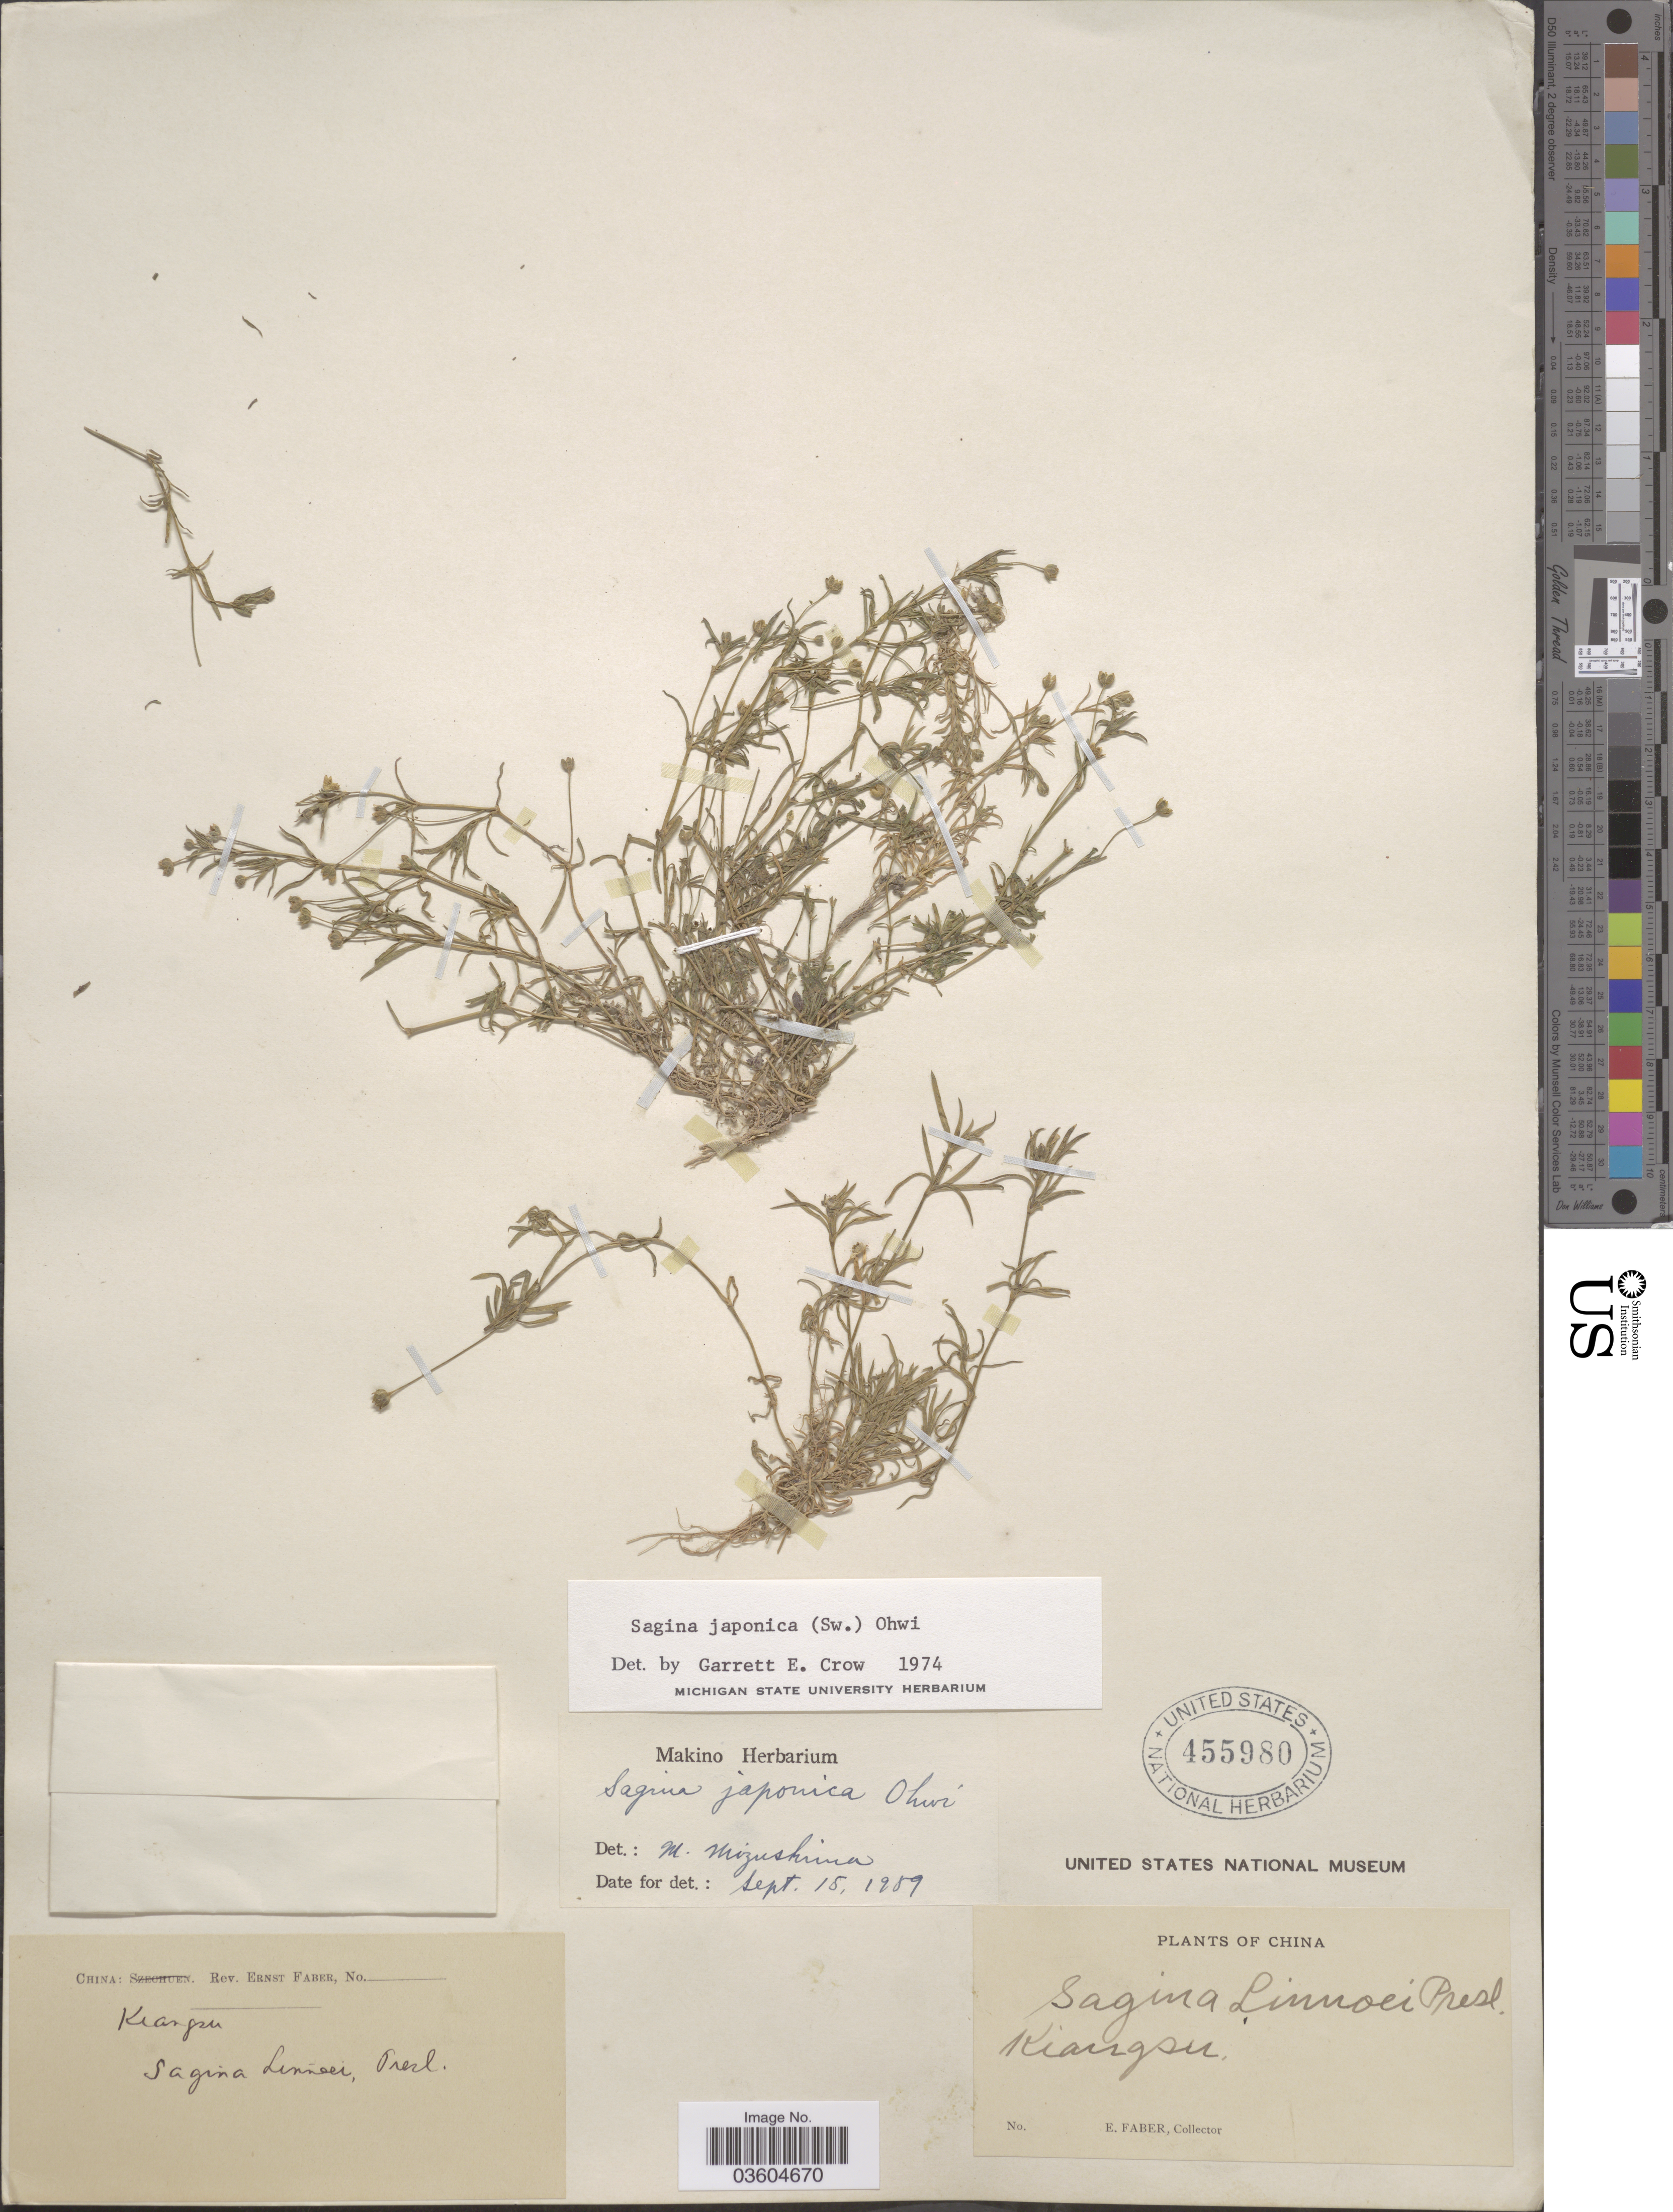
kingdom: Plantae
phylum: Tracheophyta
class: Magnoliopsida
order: Caryophyllales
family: Caryophyllaceae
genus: Sagina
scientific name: Sagina japonica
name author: (Sw.) Ohwi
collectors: E. Faber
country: China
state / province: Jiangsu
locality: Kiangsu.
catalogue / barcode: US 455980